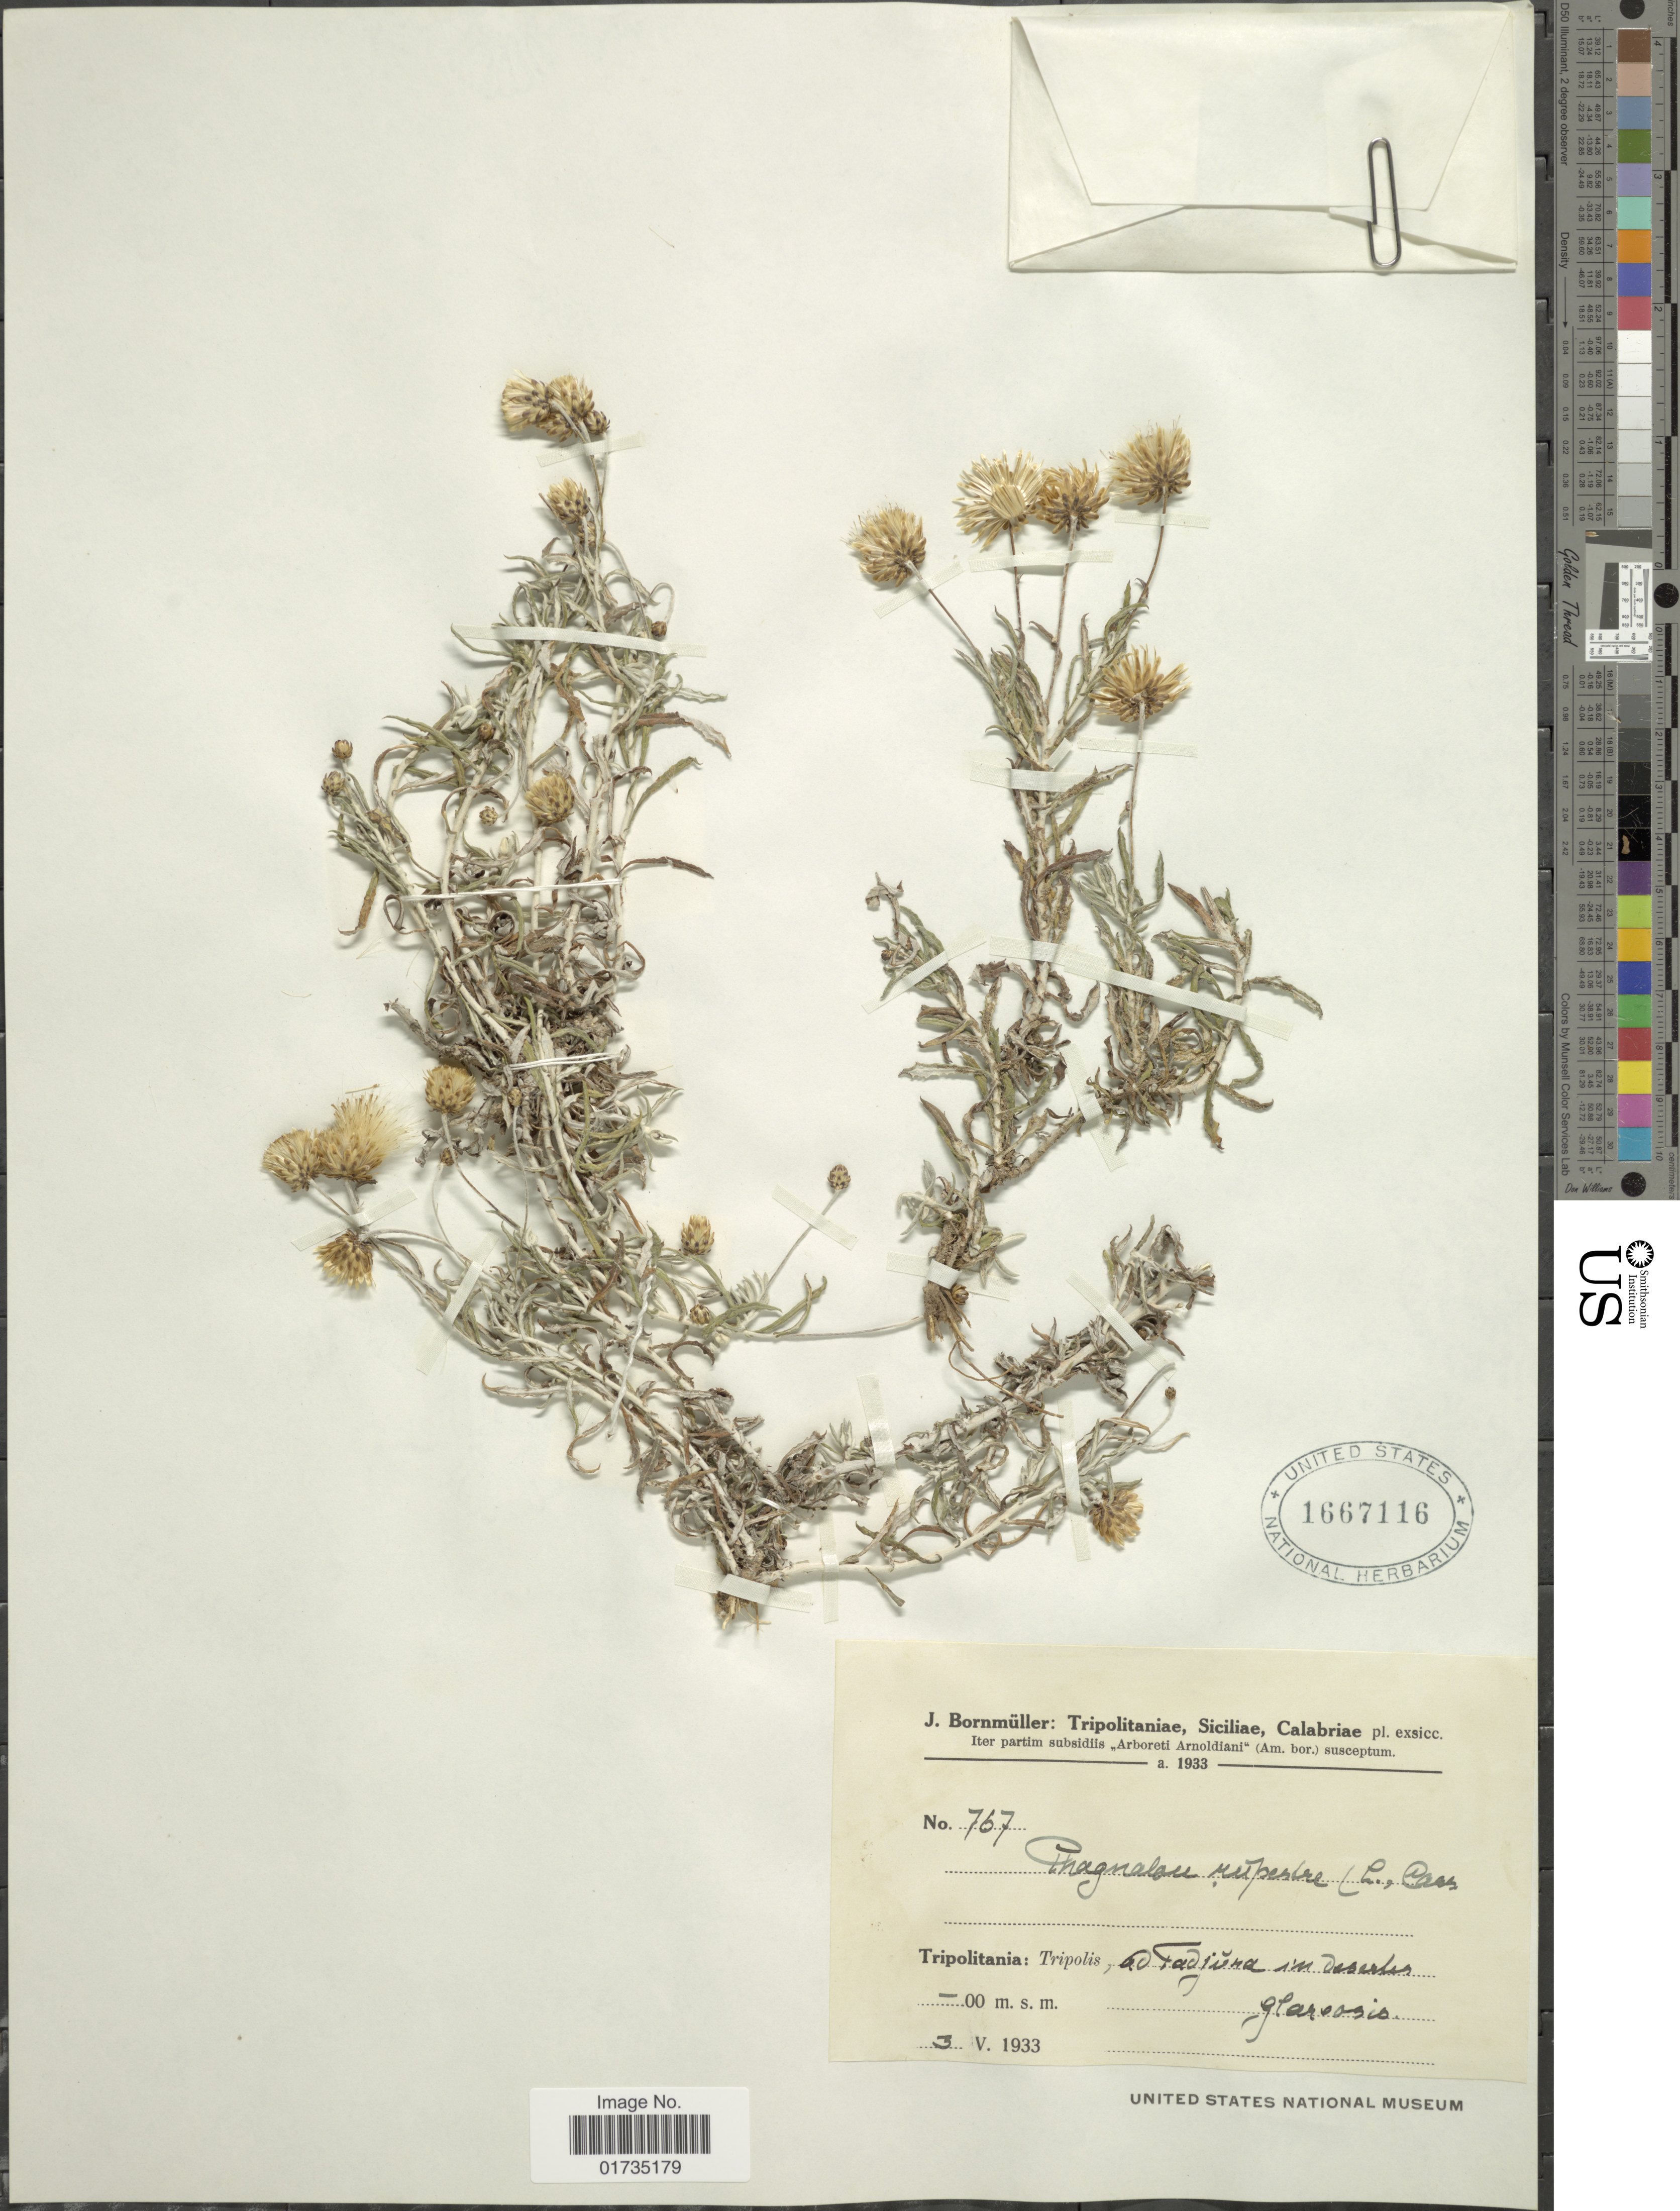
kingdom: Plantae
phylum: Tracheophyta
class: Magnoliopsida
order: Asterales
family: Asteraceae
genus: Phagnalon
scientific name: Phagnalon rupestre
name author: (L.) DC.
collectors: J. Bornmüller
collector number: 767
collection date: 1933-05-03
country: Italy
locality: Tripolitania; Tripolis, ad Fadjuna in Derstes glaroasis [interpreted]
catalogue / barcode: US 1667116